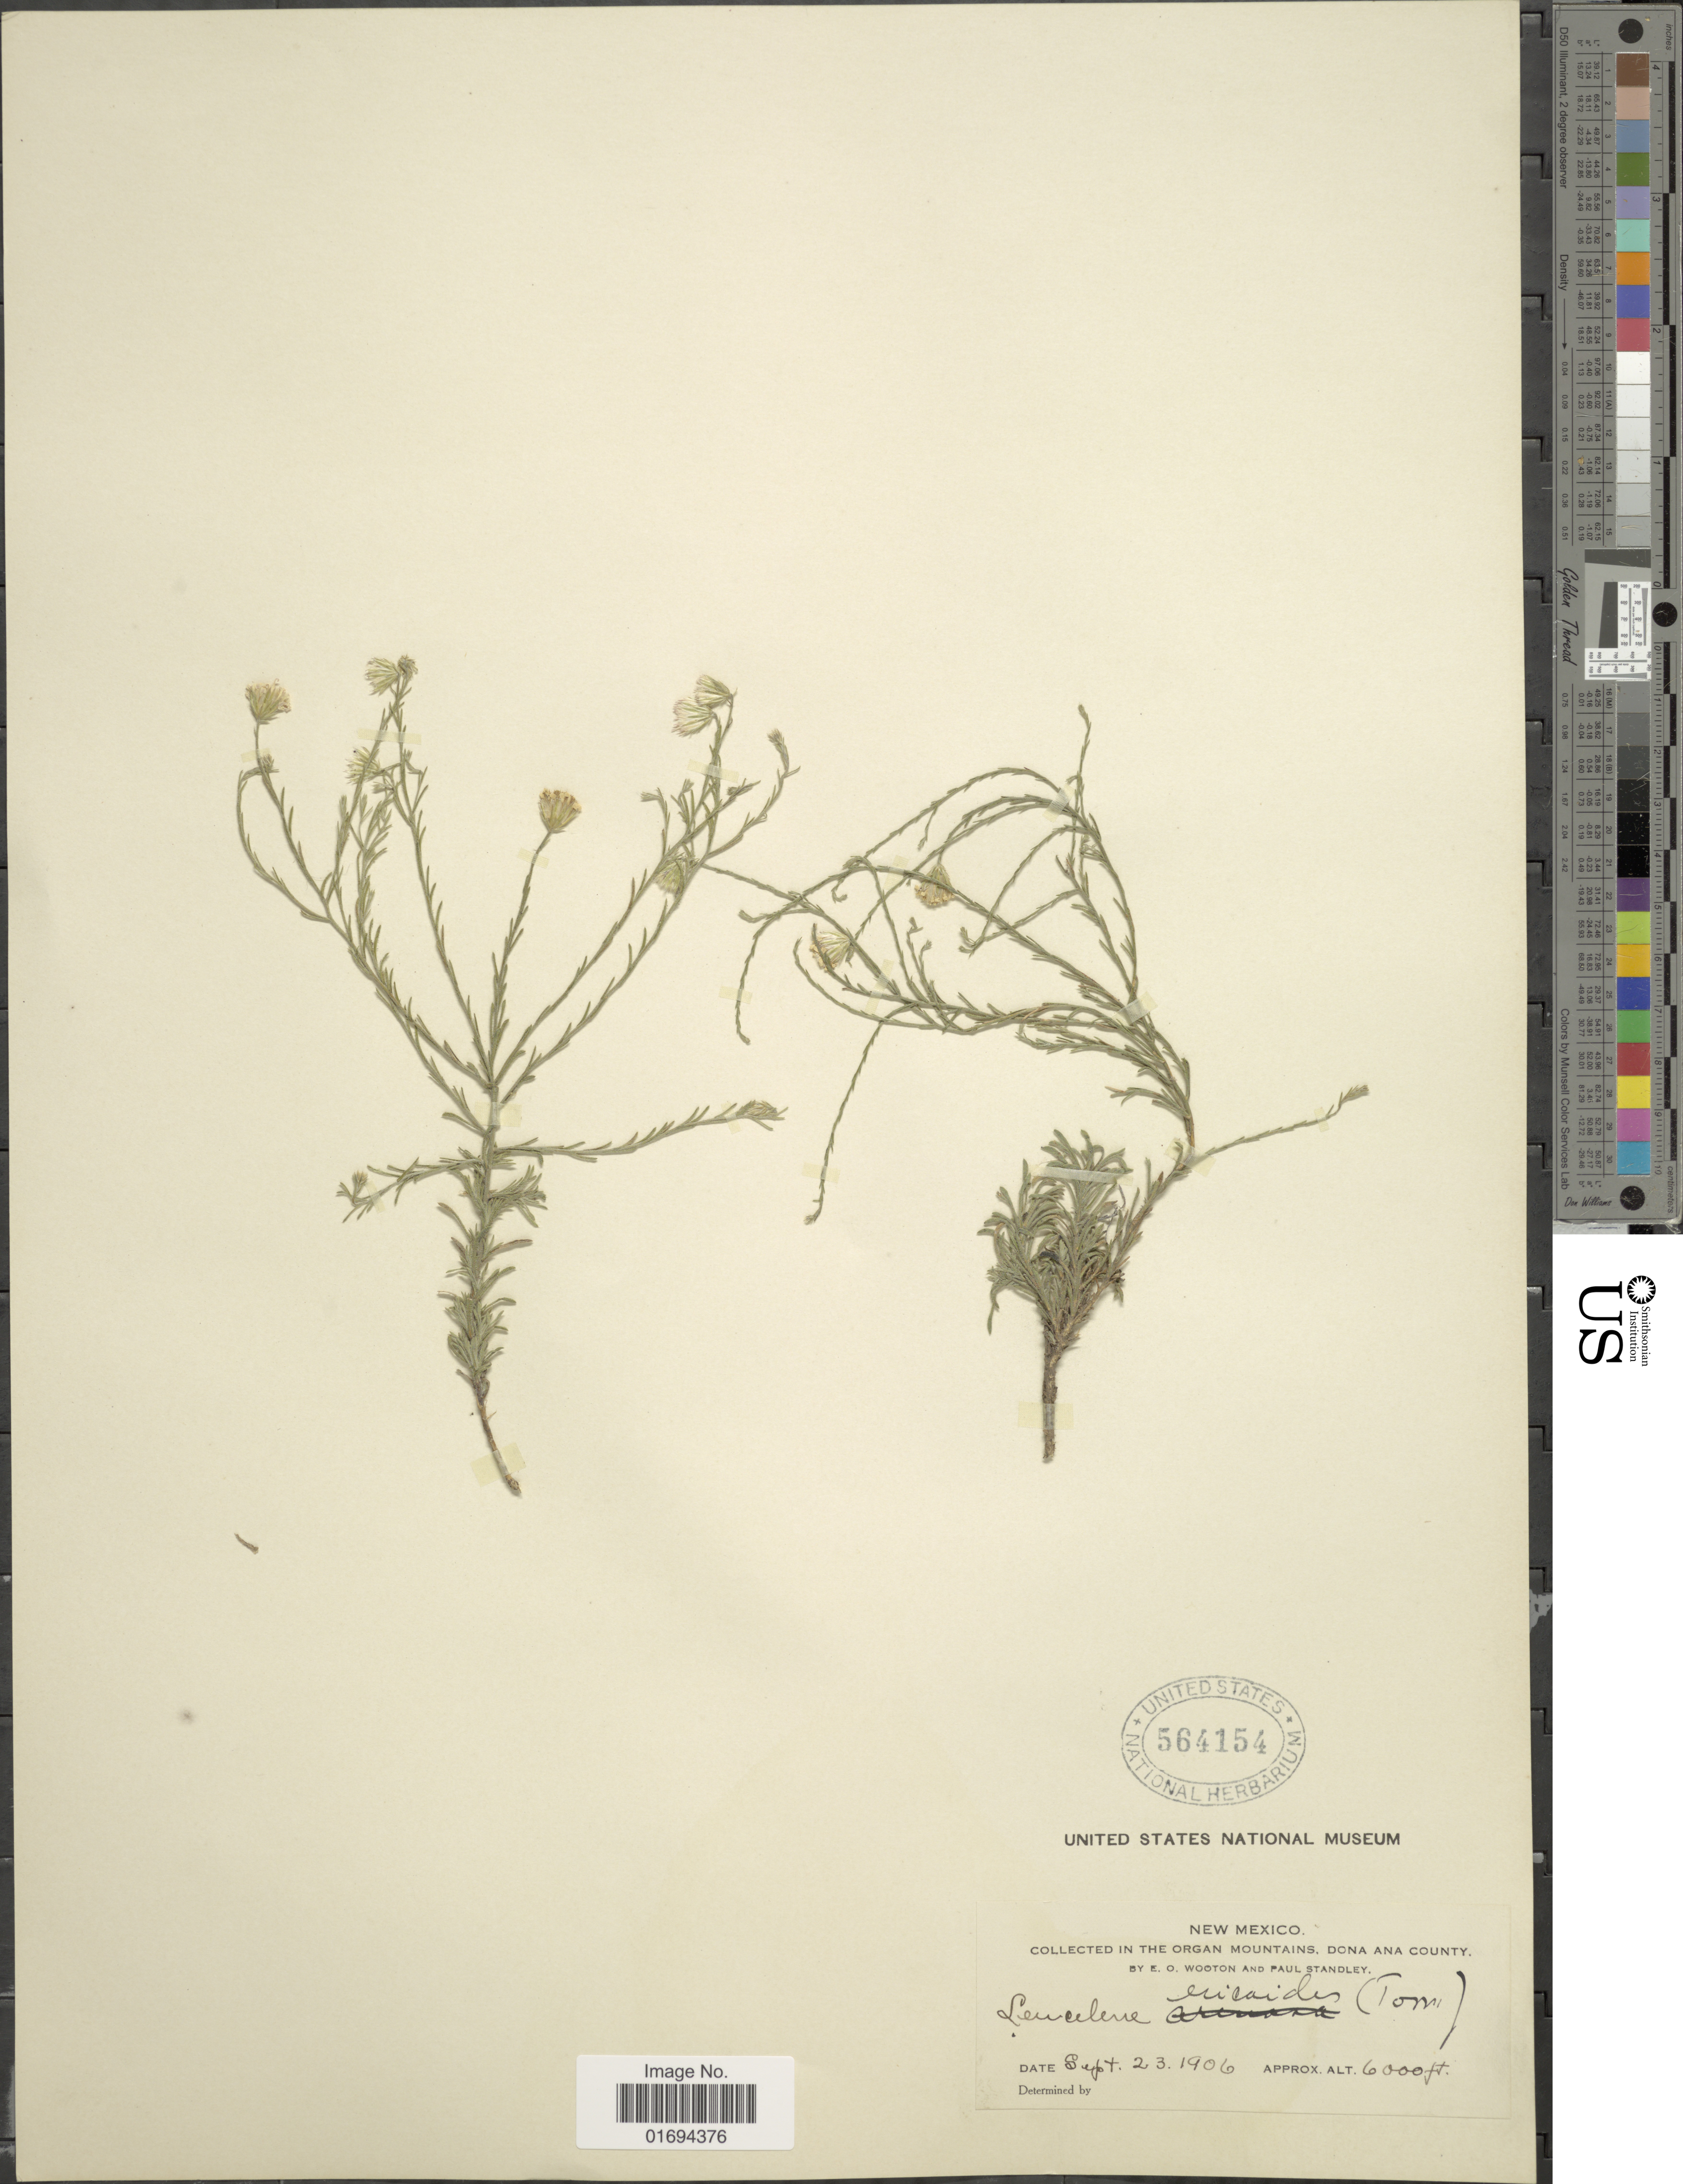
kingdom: Plantae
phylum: Tracheophyta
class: Magnoliopsida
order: Asterales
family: Asteraceae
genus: Chaetopappa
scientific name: Chaetopappa ericoides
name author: (Torr.) G.L. Nesom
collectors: E. O. Wooton & P. C. Standley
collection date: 1906-09-23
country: United States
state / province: New Mexico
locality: Organ mountains, Dona Ana county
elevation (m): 1829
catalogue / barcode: US 564154